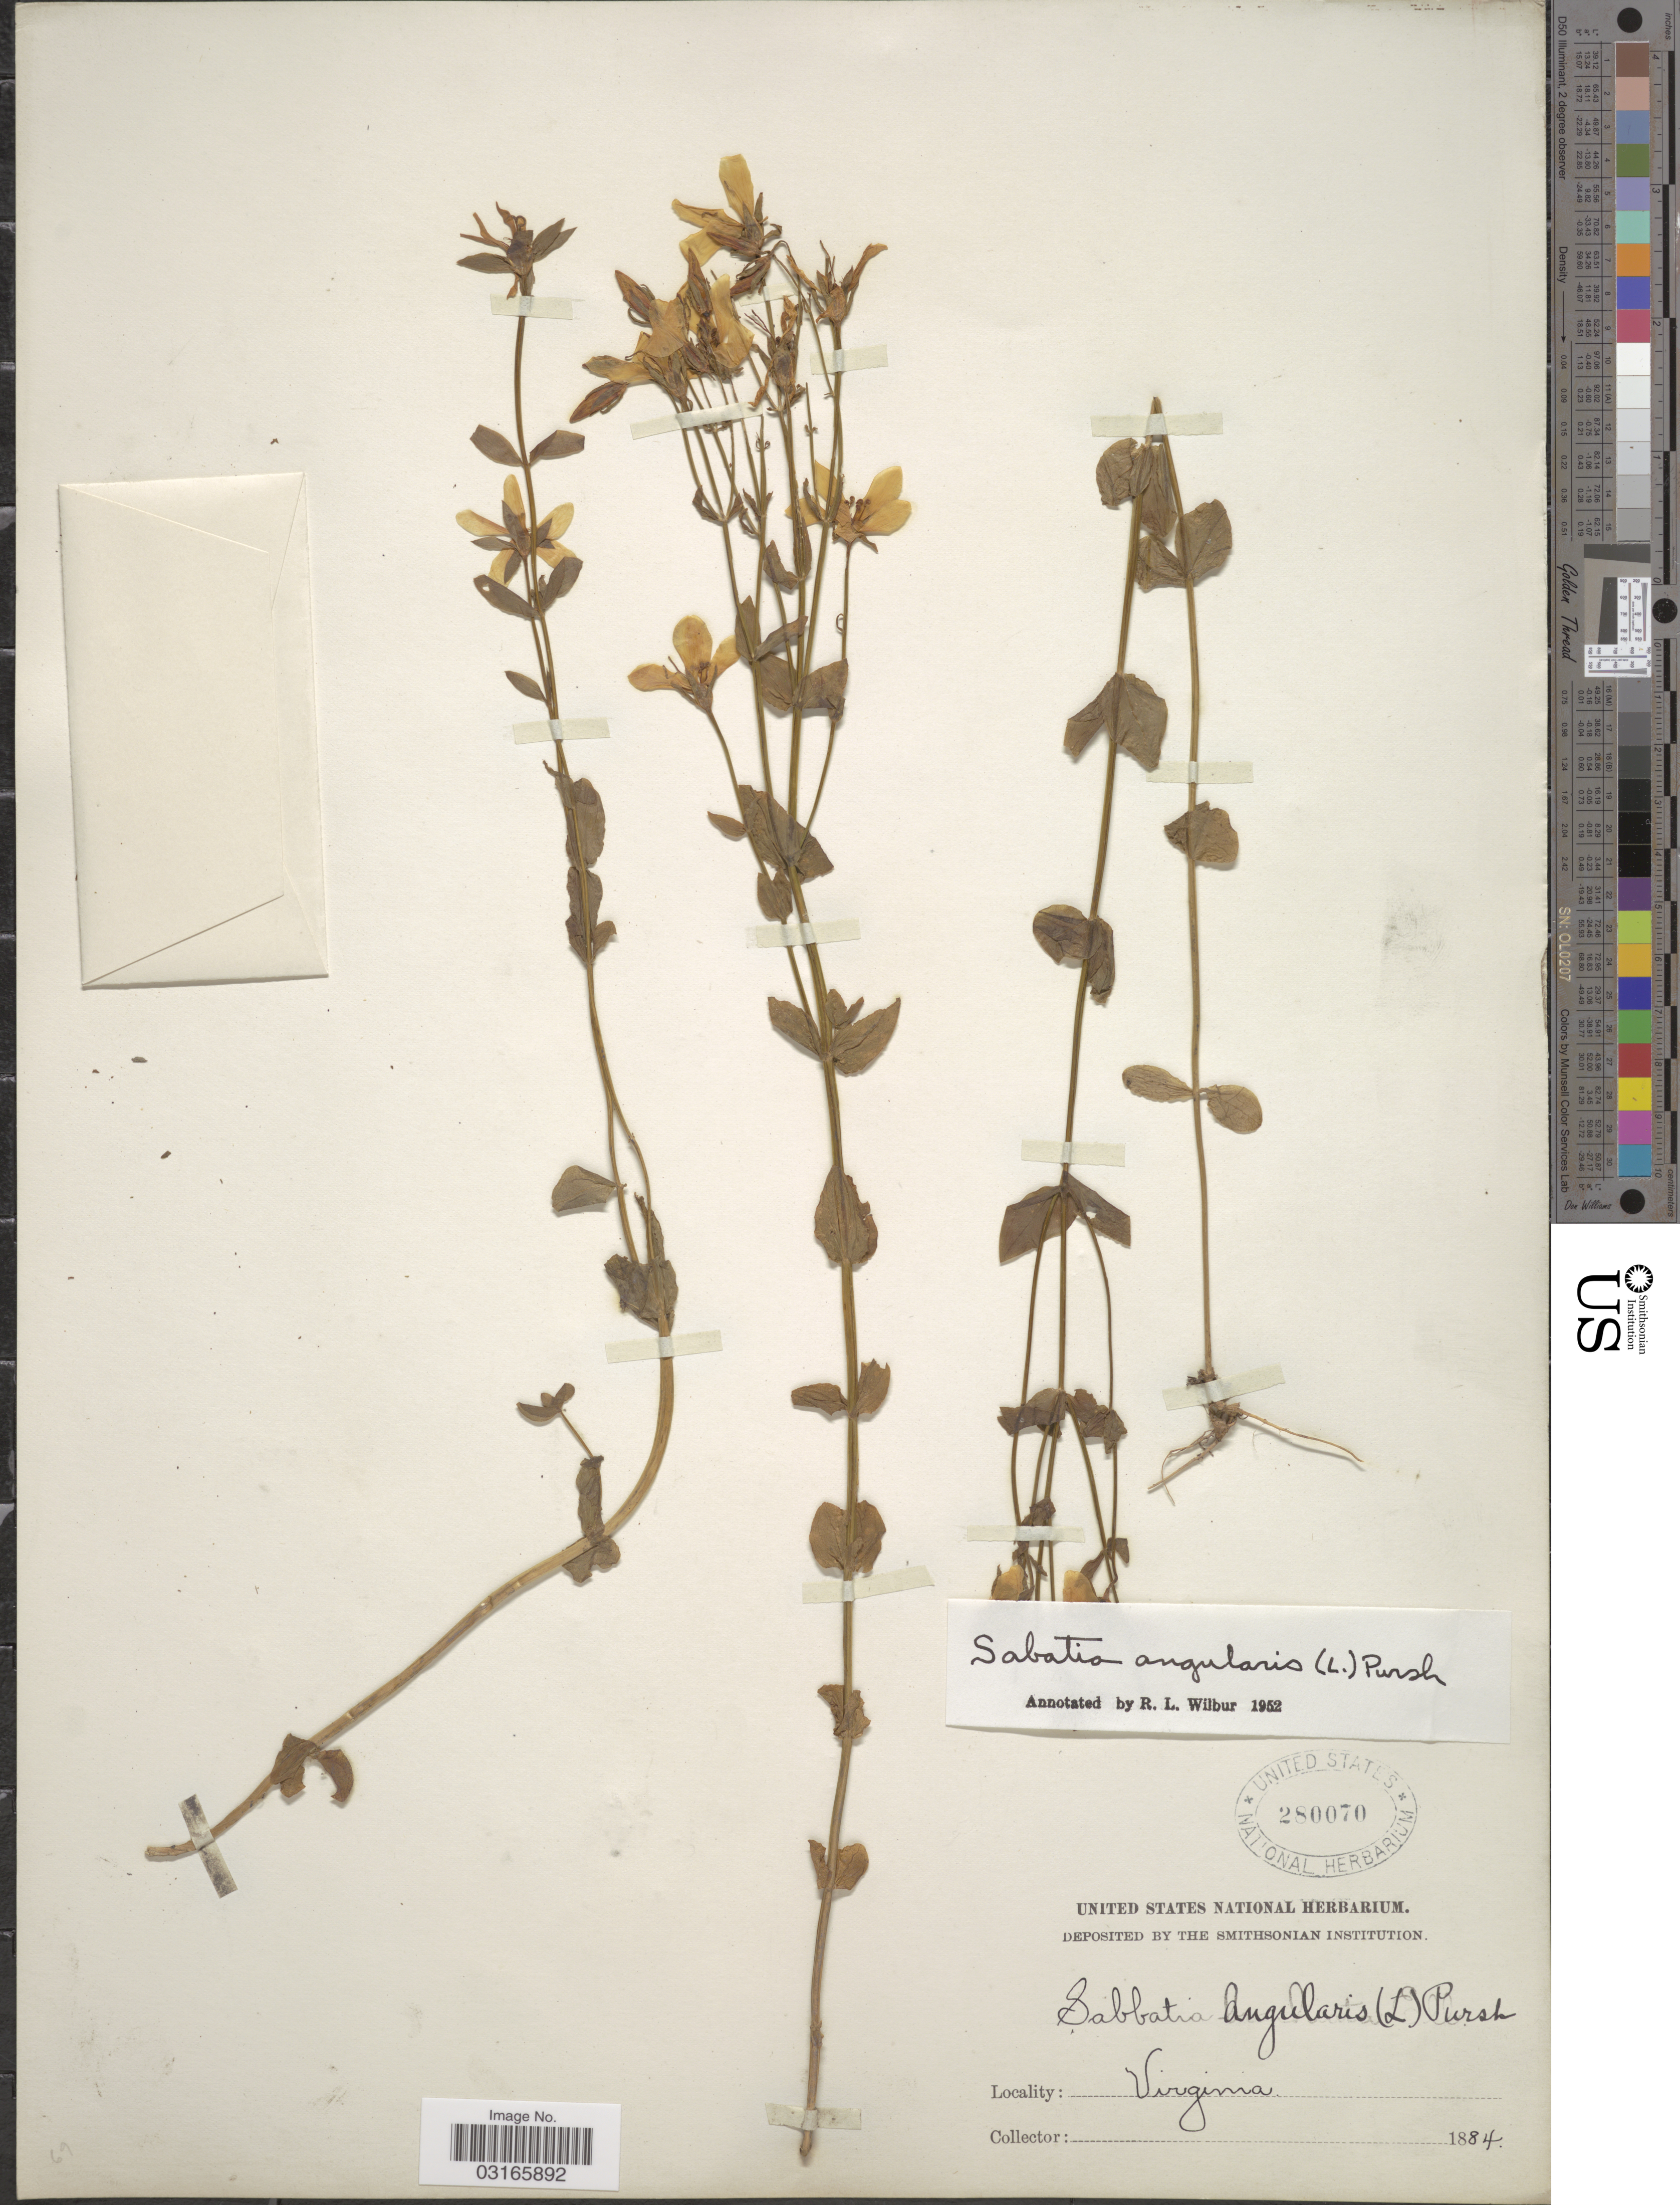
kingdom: Plantae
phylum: Tracheophyta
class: Magnoliopsida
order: Gentianales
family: Gentianaceae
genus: Sabatia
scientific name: Sabatia angularis (L.) Pursh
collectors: ex herb. United States National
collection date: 1884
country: United States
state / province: Virginia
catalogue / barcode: US 280070